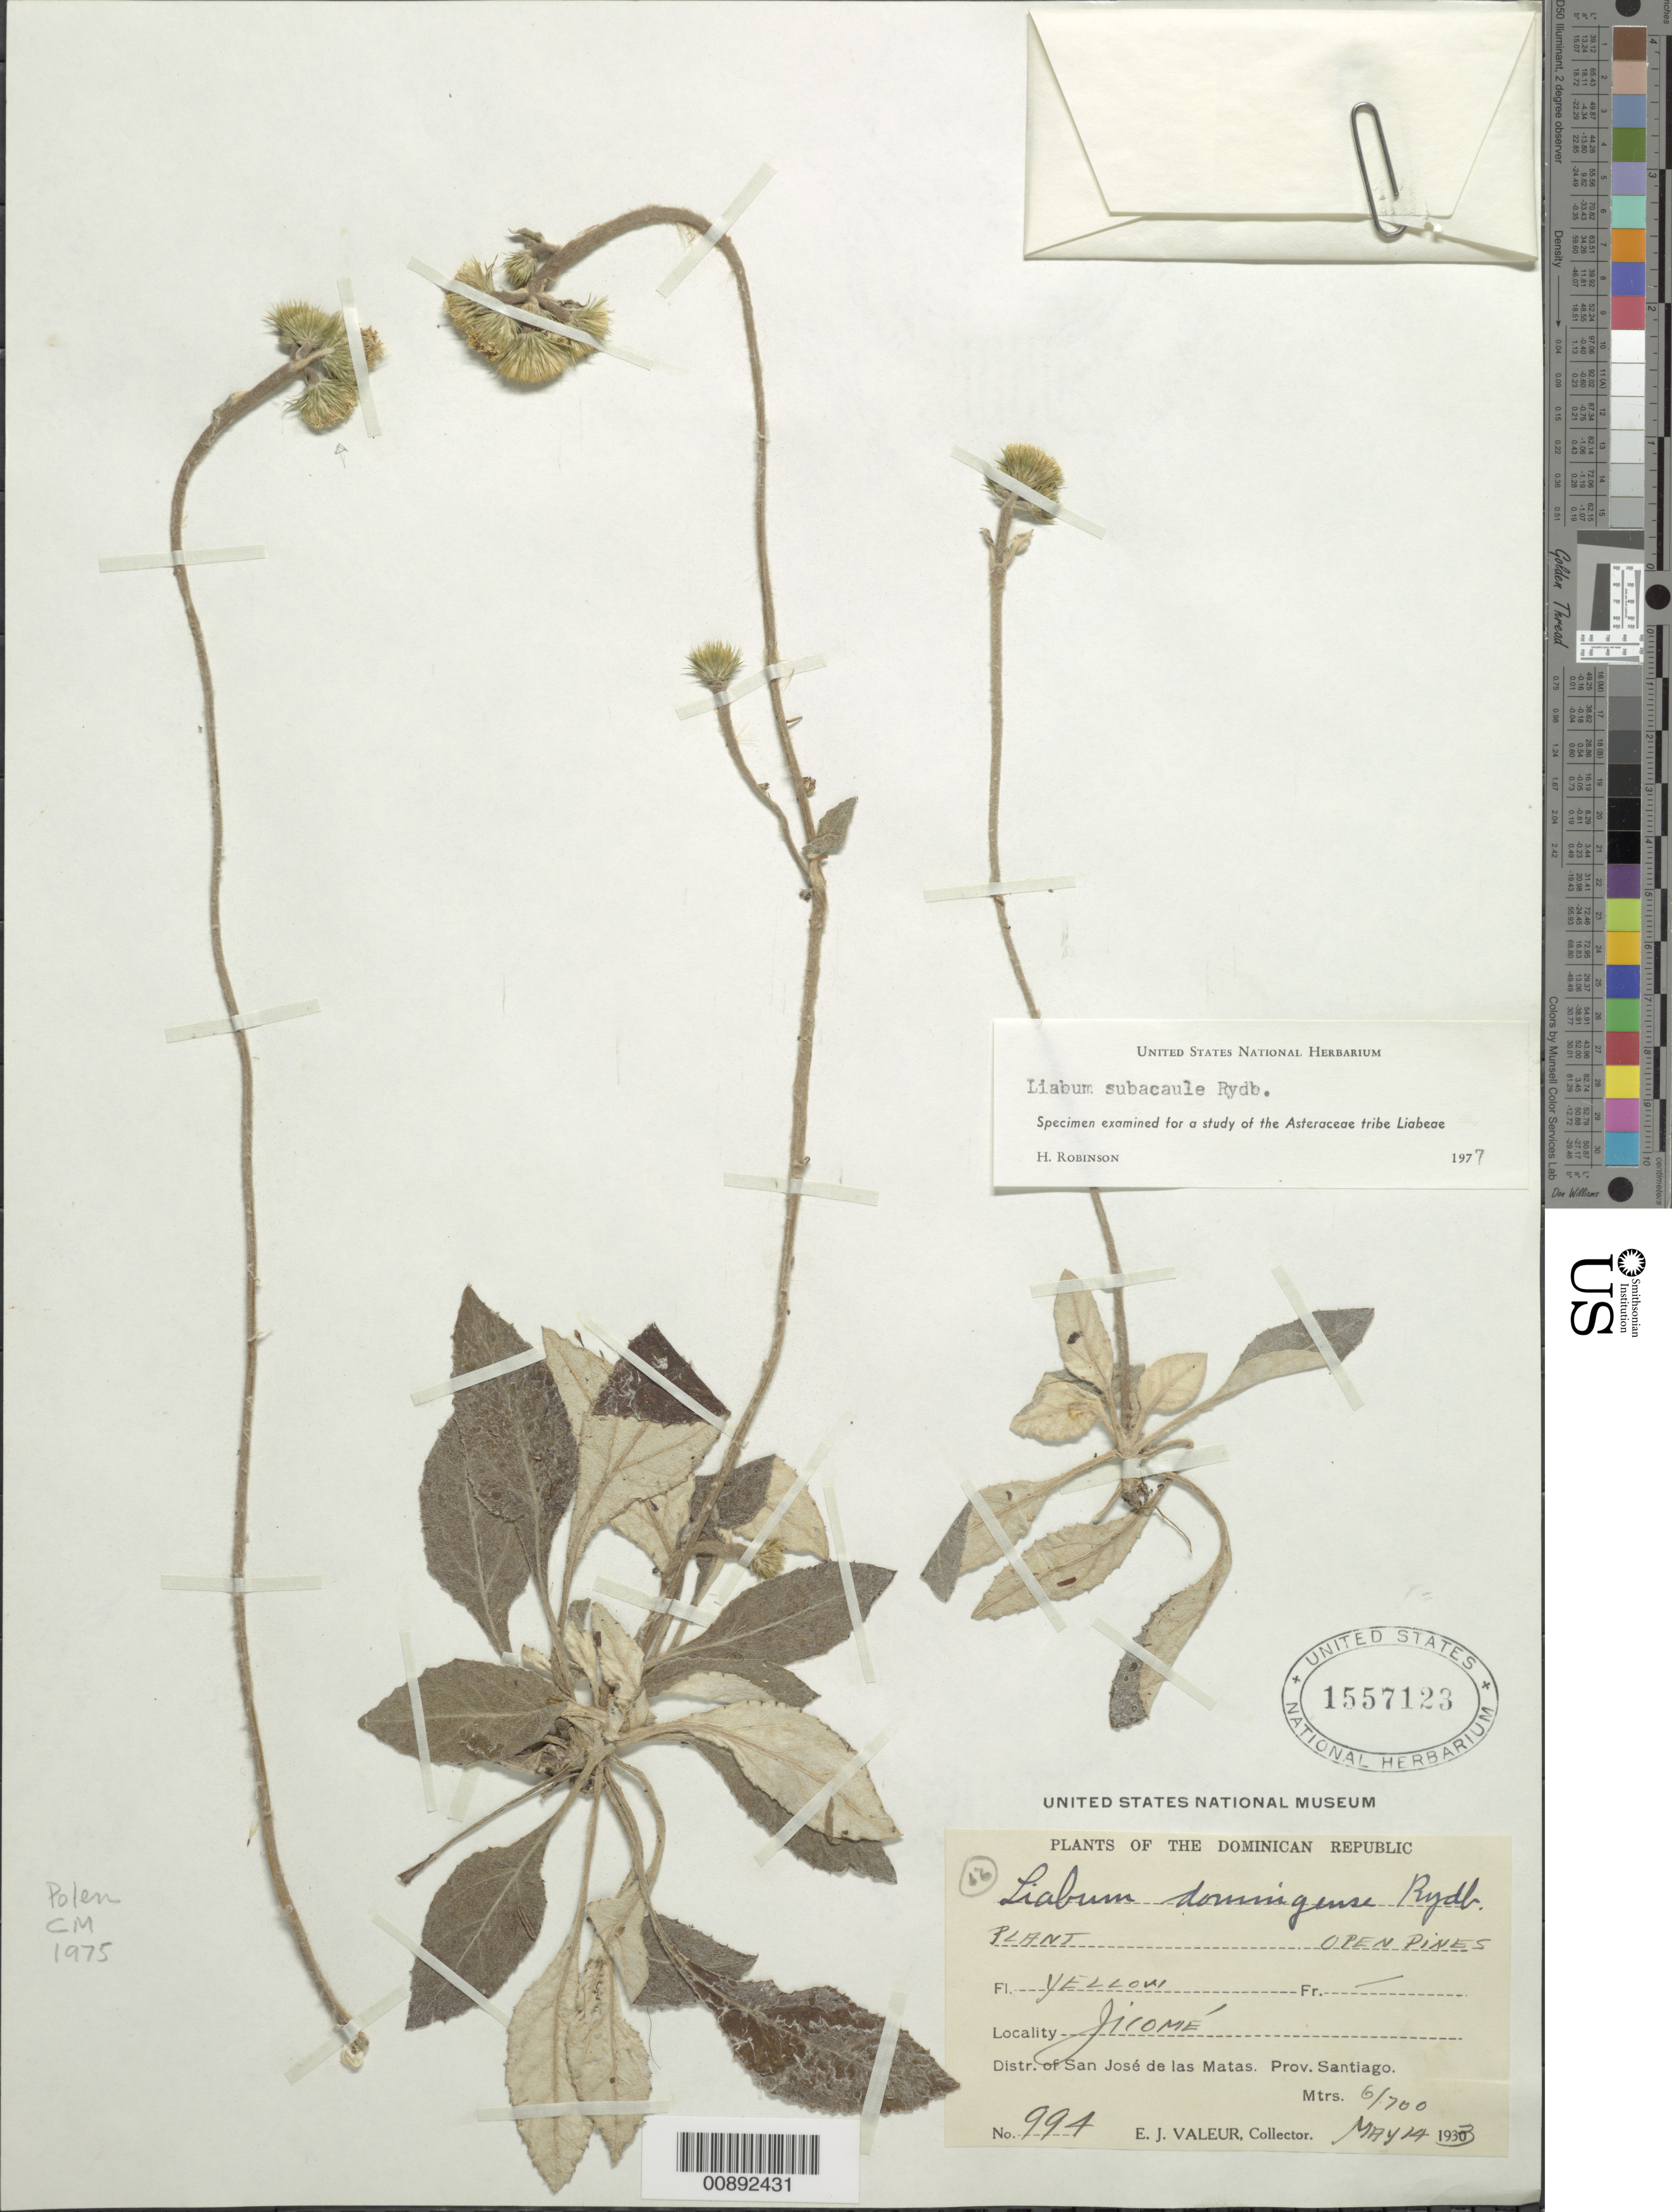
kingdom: Plantae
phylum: Tracheophyta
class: Magnoliopsida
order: Asterales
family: Asteraceae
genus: Liabum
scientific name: Liabum subacaule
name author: Rydb.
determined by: Robinson, Harold E., (US)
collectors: E. Valeur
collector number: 994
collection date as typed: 14 May 1933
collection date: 1933-05-14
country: Dominican Republic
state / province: Santiago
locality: Jicome, district of San Jose de las Matas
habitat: Open pines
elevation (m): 600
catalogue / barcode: US 1557123